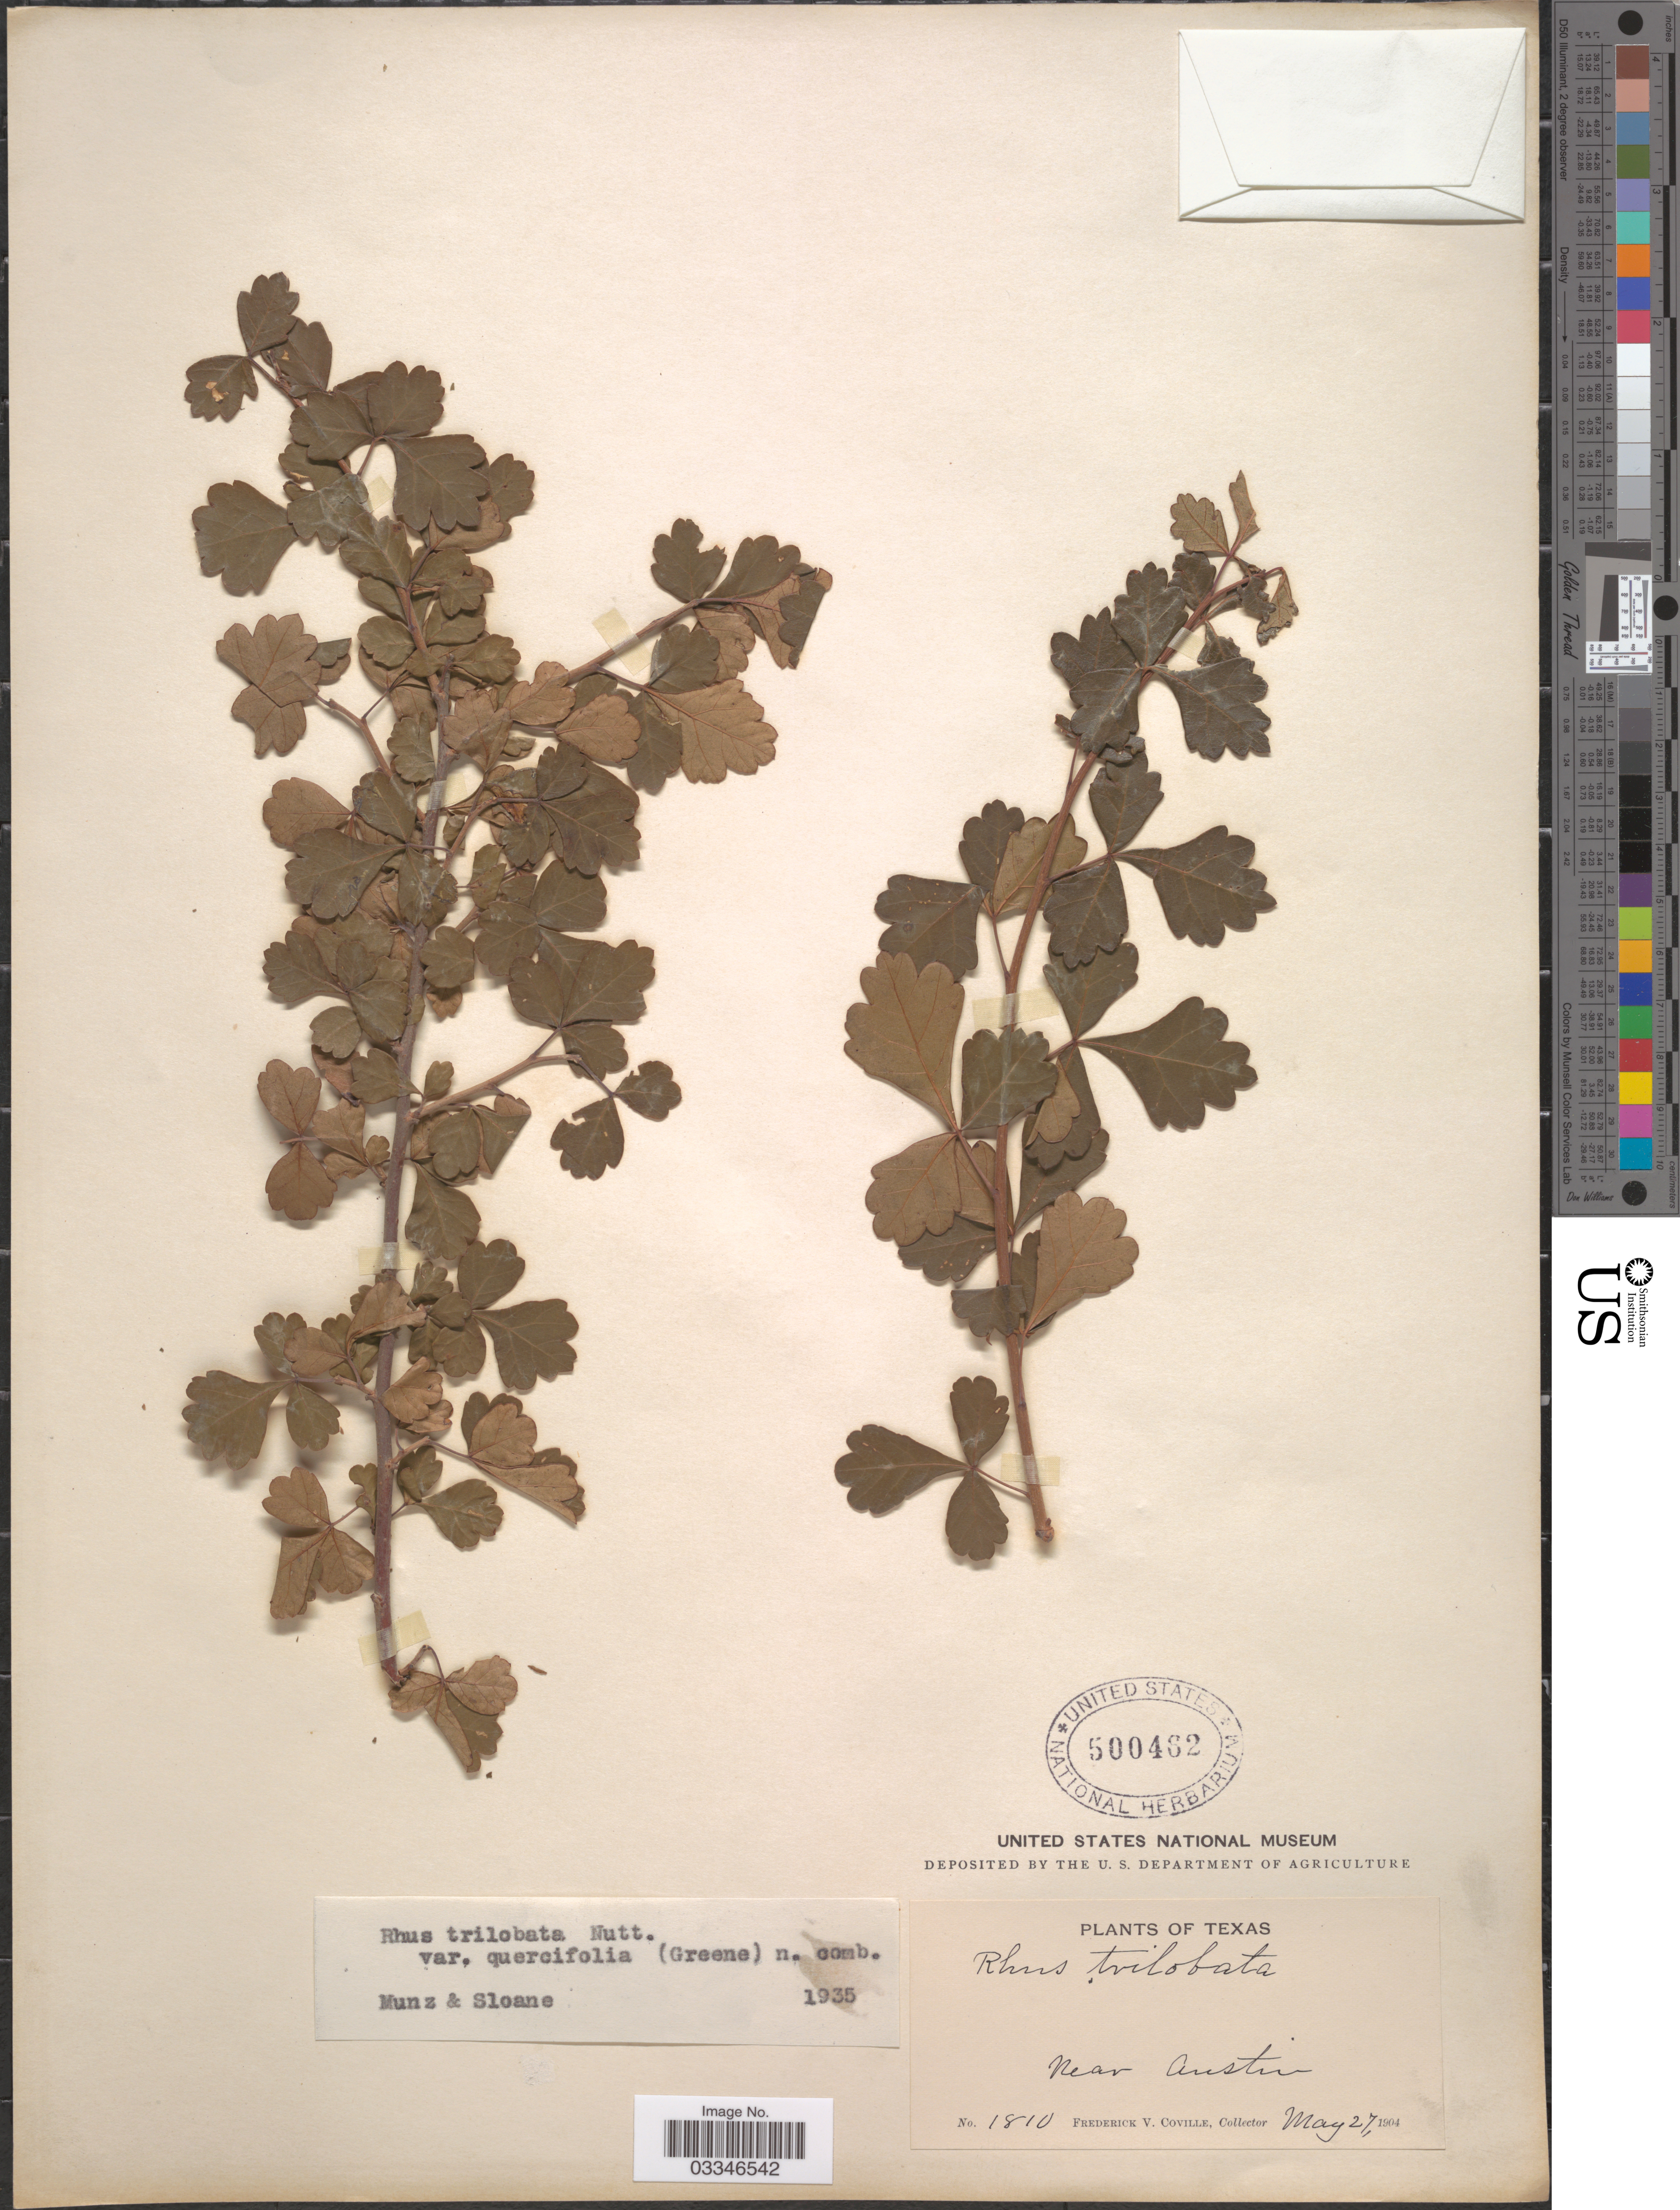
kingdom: Plantae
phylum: Tracheophyta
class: Magnoliopsida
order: Sapindales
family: Anacardiaceae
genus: Rhus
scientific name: Rhus trilobata var. quercifolia (Greene) Munz & Sloane ined.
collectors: F. V. Coville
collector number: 1810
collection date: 1904-05-27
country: United States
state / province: Texas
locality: Near Austin.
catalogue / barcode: US 500462